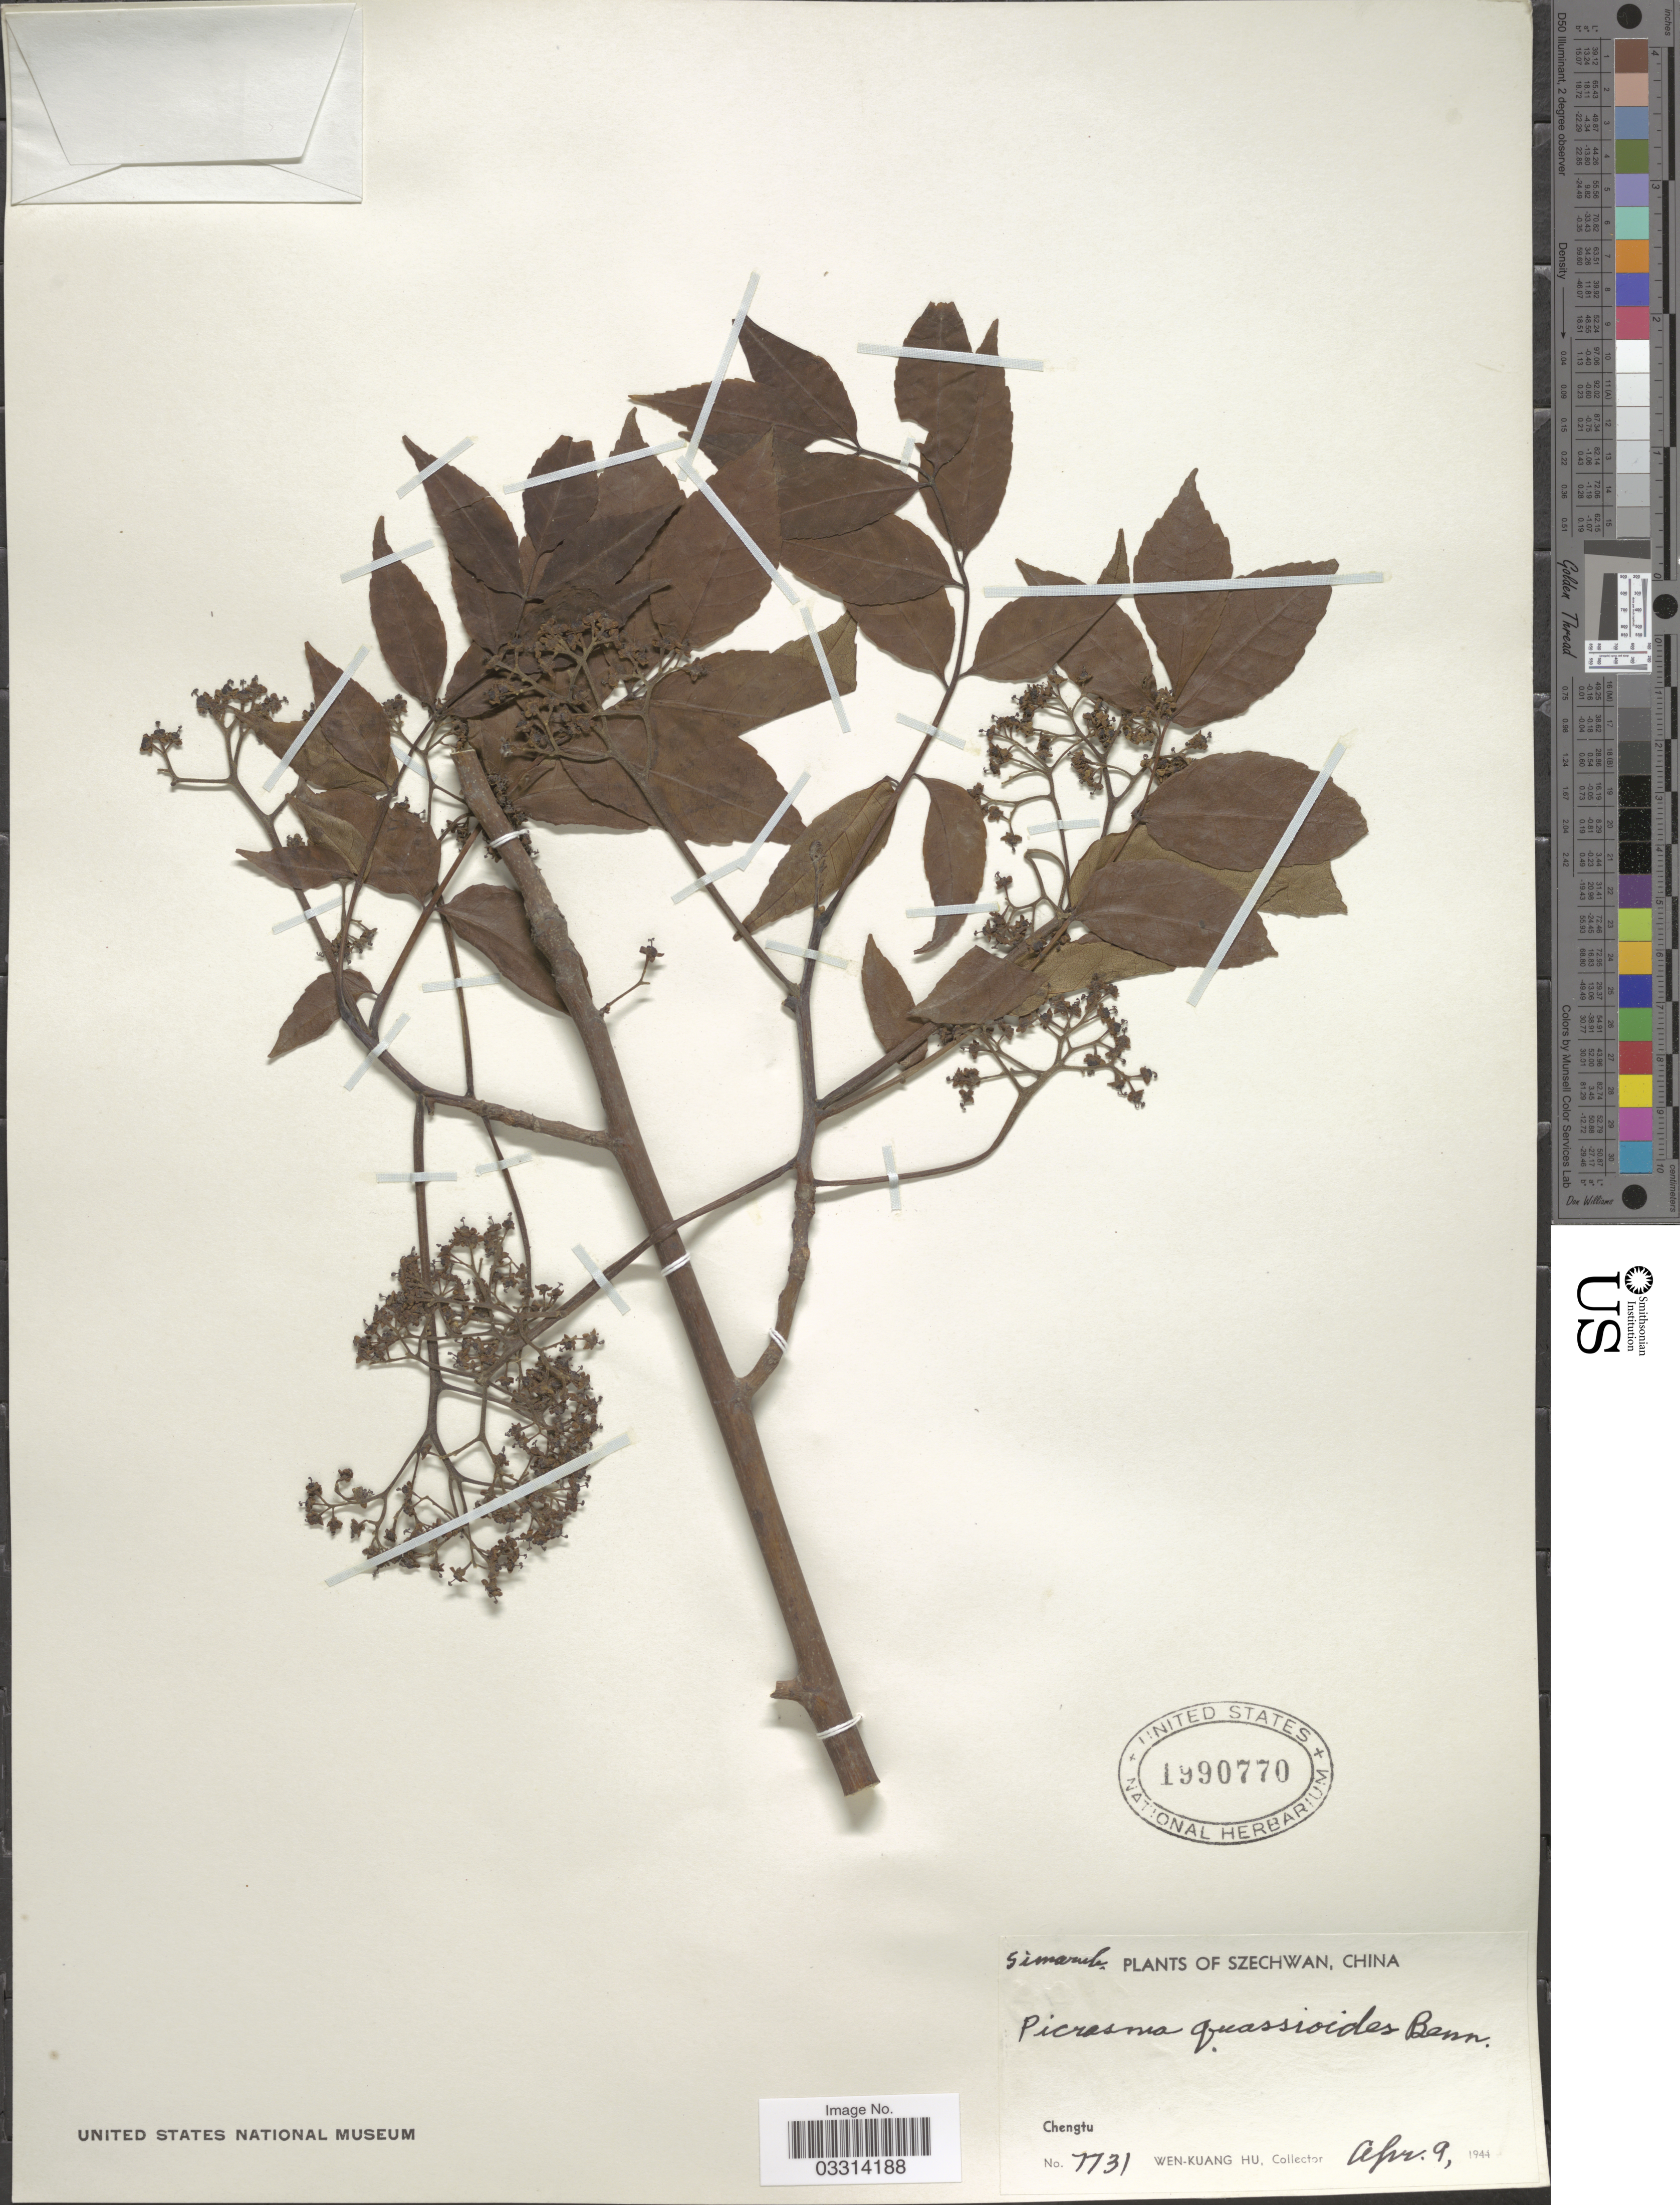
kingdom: Plantae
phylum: Tracheophyta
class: Magnoliopsida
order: Sapindales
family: Simaroubaceae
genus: Picrasma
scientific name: Picrasma quassioides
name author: (D. Don) Benn.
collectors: W. K. Hu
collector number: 7731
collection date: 1944-04-09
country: China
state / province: Sichuan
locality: Szechwan. Chengtu.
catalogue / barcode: US 1990770